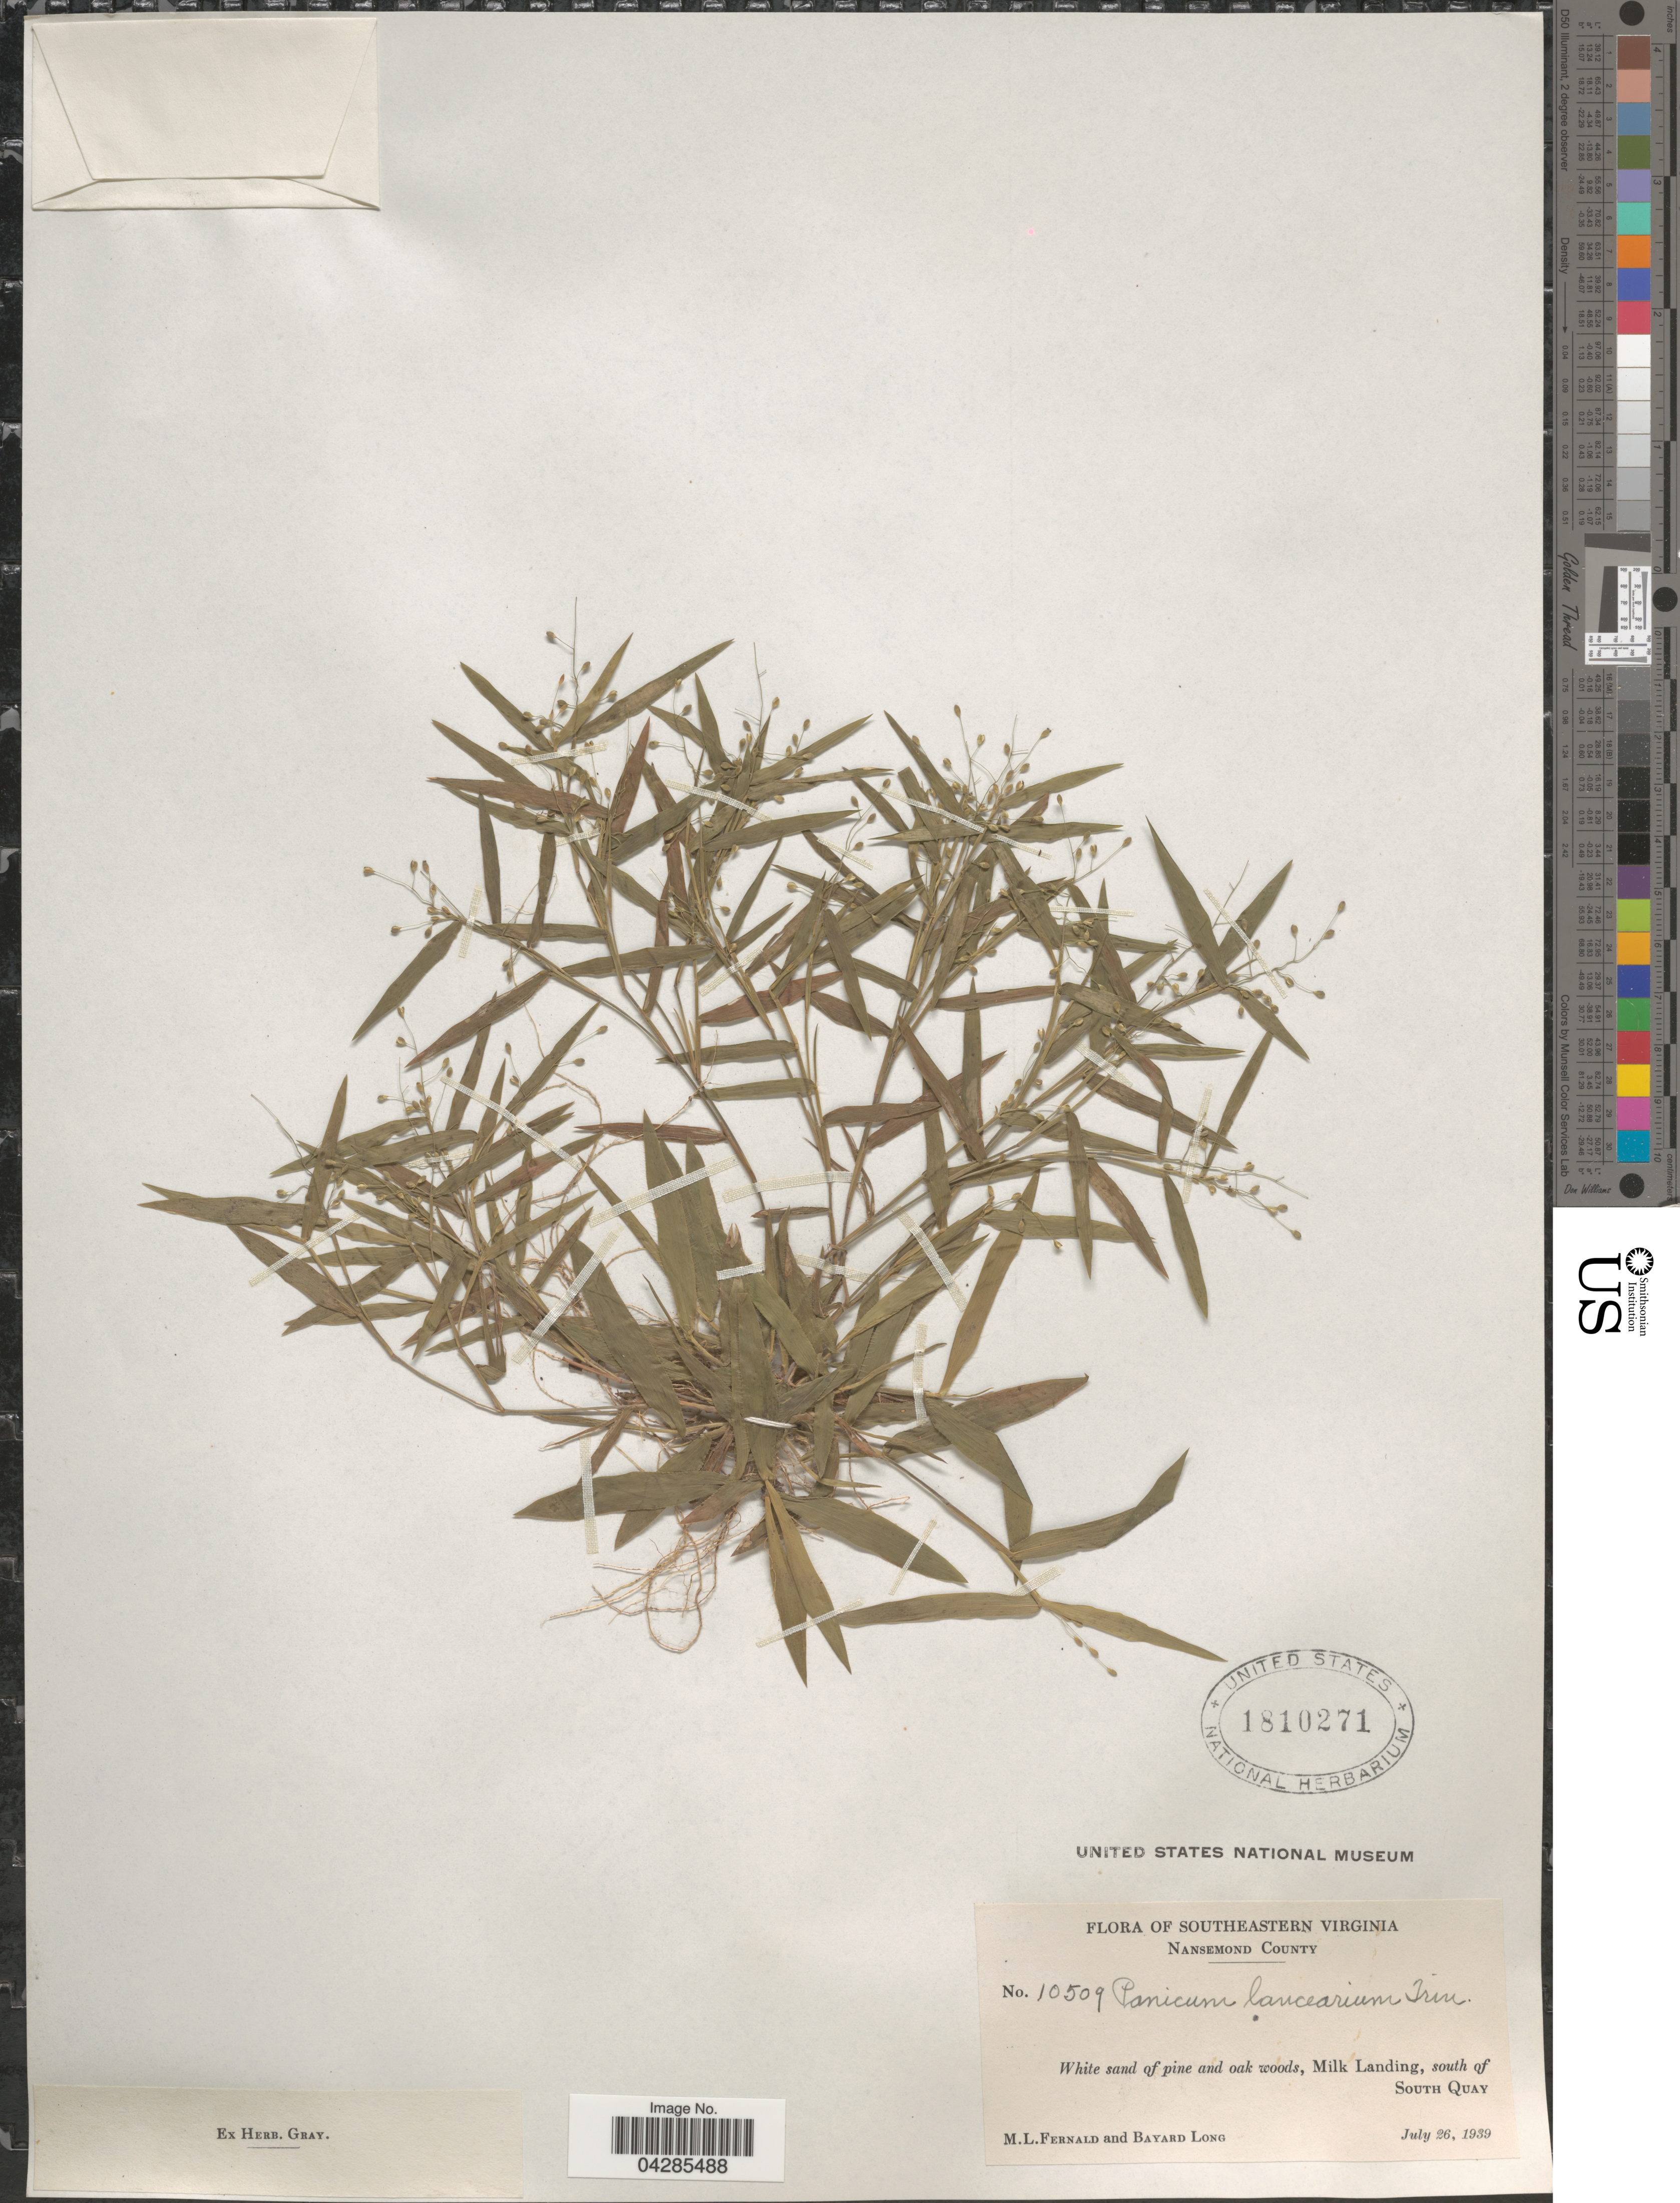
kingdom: Plantae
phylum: Tracheophyta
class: Liliopsida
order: Poales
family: Poaceae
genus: Dichanthelium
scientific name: Dichanthelium portoricense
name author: (Desv. ex Ham.) B.F. Hansen & Wunderlin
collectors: M. L. Fernald & B. Long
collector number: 10509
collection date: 1939-07-26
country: United States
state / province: Virginia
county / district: City of Suffolk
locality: Southeastern Virginia. Nansemond County. White sand of pine and oak woods, Milk Landing, south of South Quay.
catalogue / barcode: US 1810271